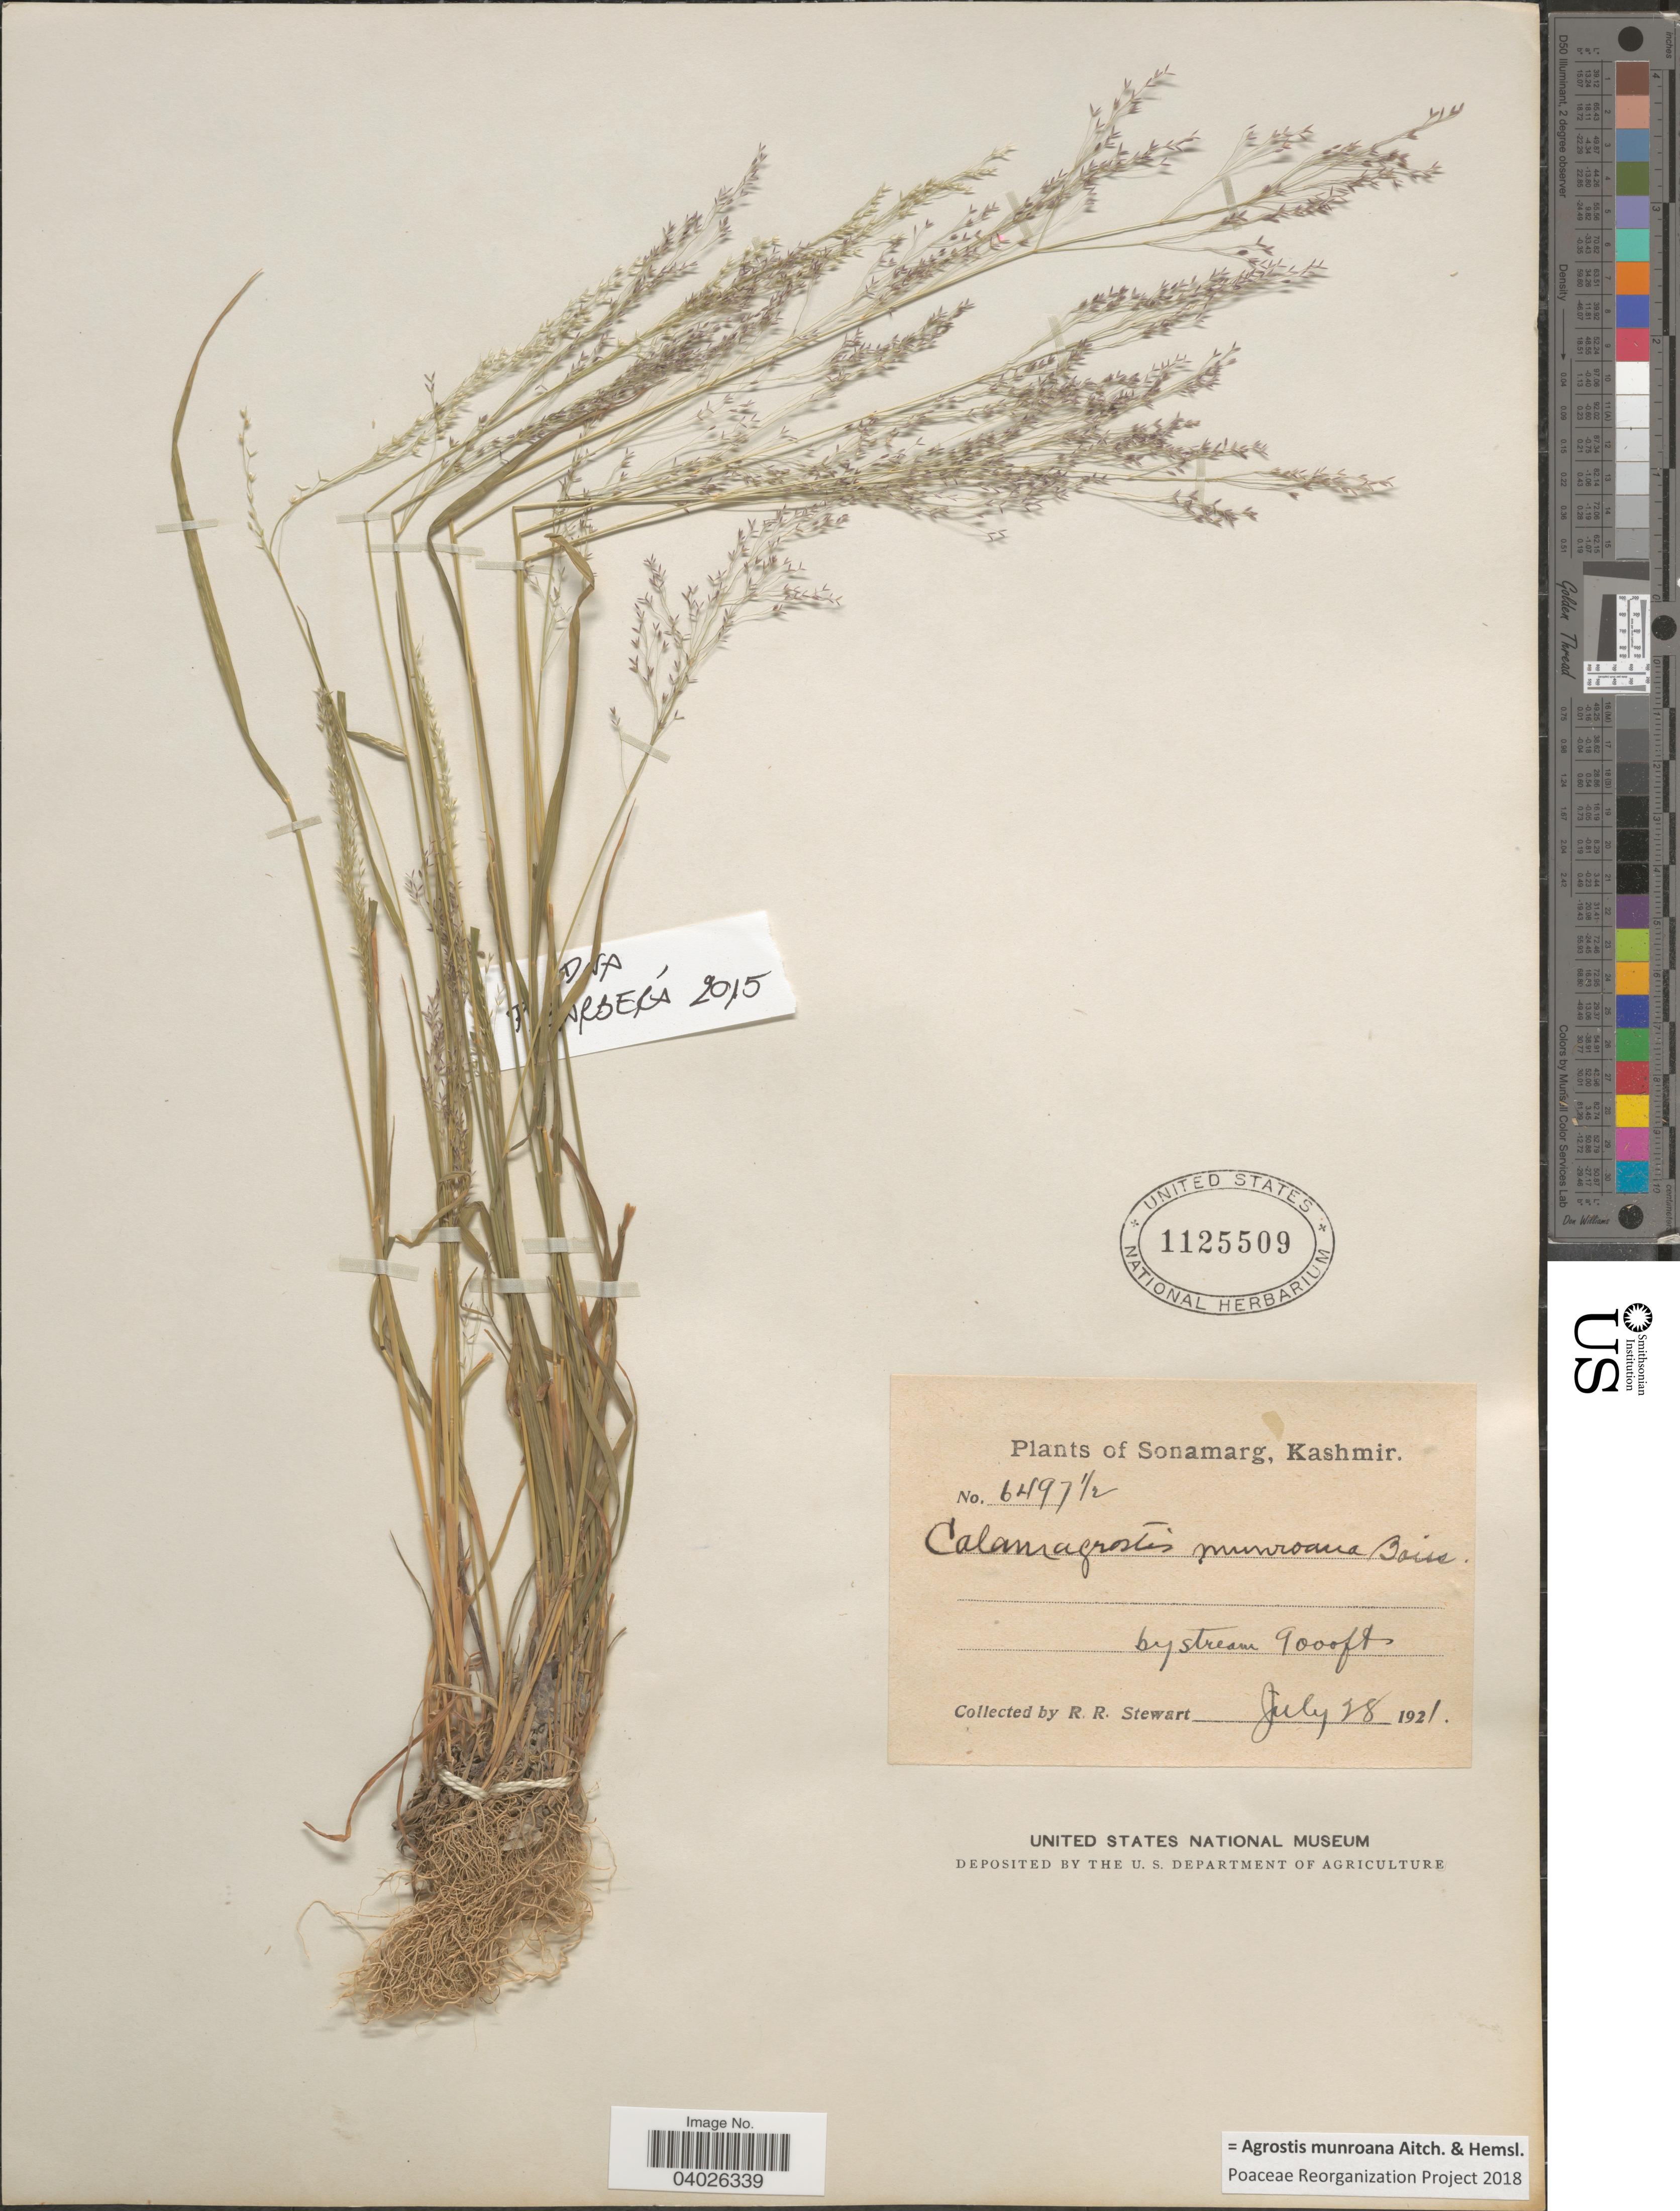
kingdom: Plantae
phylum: Tracheophyta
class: Liliopsida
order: Poales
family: Poaceae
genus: Agrostis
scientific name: Agrostis munroana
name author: Aitch. & Hemsl.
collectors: R. Stewart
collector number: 6497½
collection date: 1921-07-28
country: India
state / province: Jammu and Kashmir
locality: Sonamarg, Kashmir.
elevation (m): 2743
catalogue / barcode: US 1125509